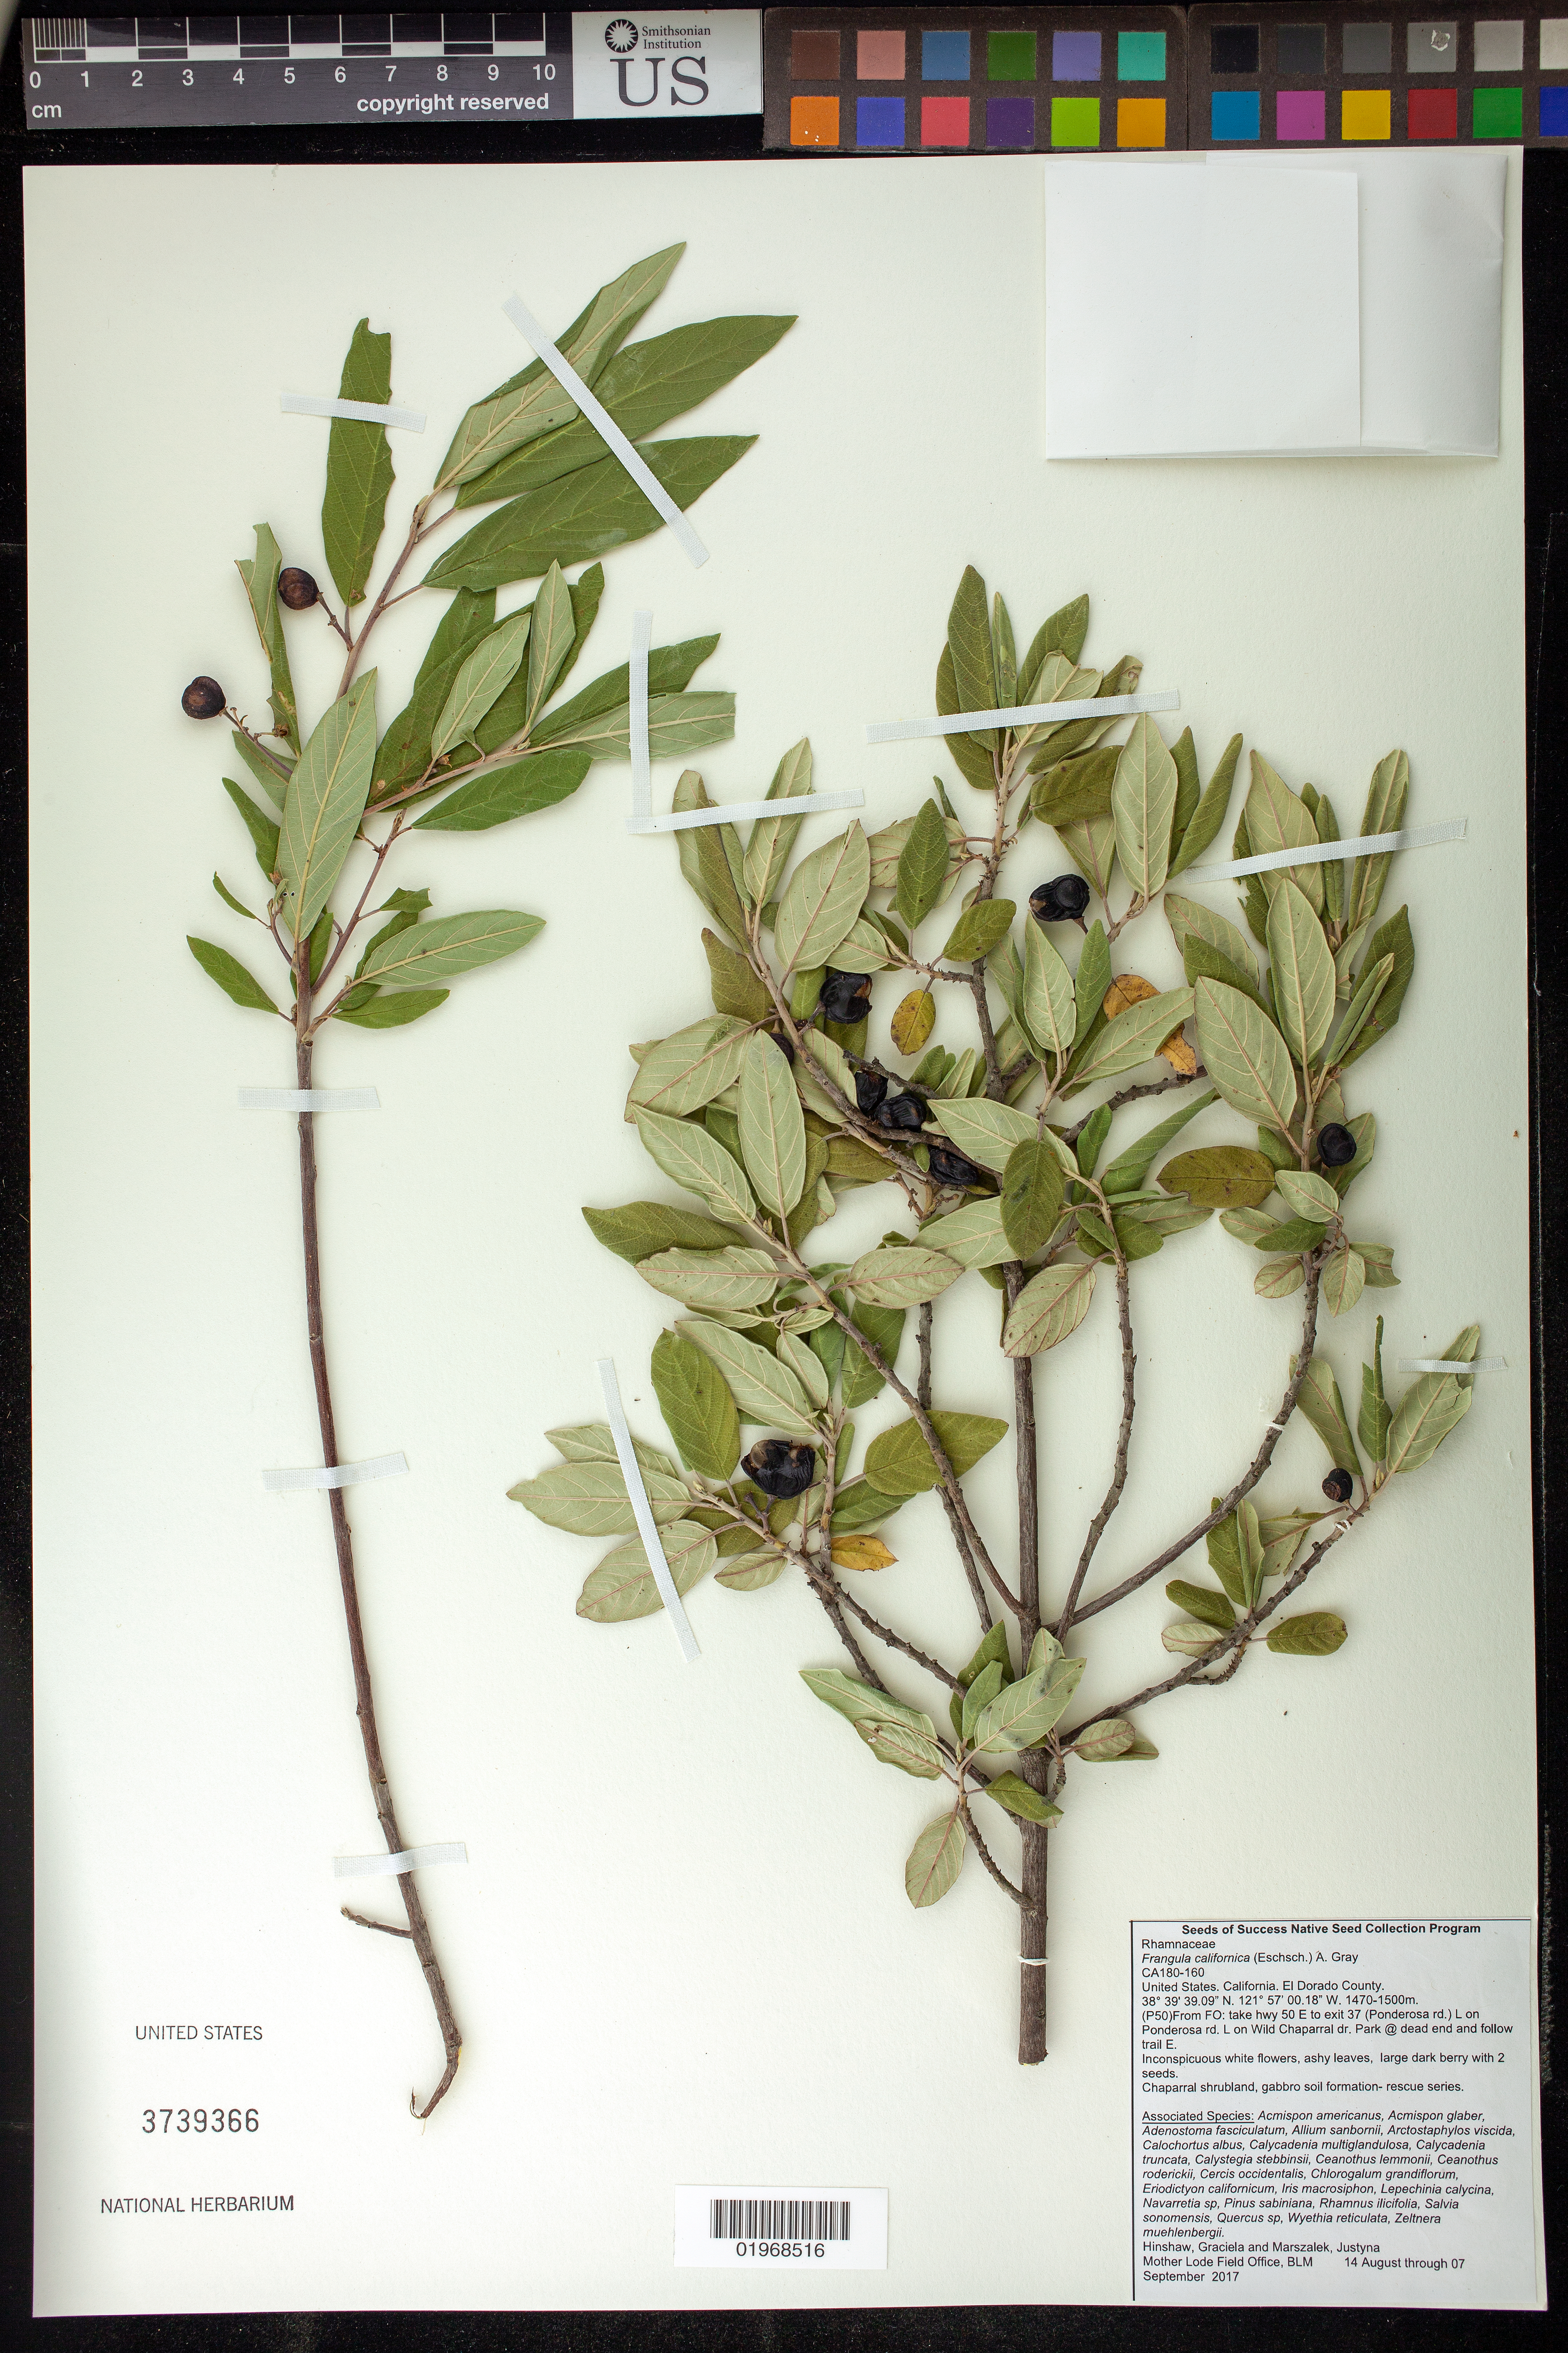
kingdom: Plantae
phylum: Tracheophyta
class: Magnoliopsida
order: Rosales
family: Rhamnaceae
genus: Frangula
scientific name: Frangula californica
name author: (Eschsch.) A. Gray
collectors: G. Hinshaw & J. Marszalek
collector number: CA180-160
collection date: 2017-08-14/2017-09-07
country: United States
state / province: California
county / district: El Dorado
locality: Hwy 50 E, exit 37, L on Wild Chaparral dr. Park, trail E.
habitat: Chaparral shrubland, gabbro soil formation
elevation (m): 1470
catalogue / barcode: US 3739366